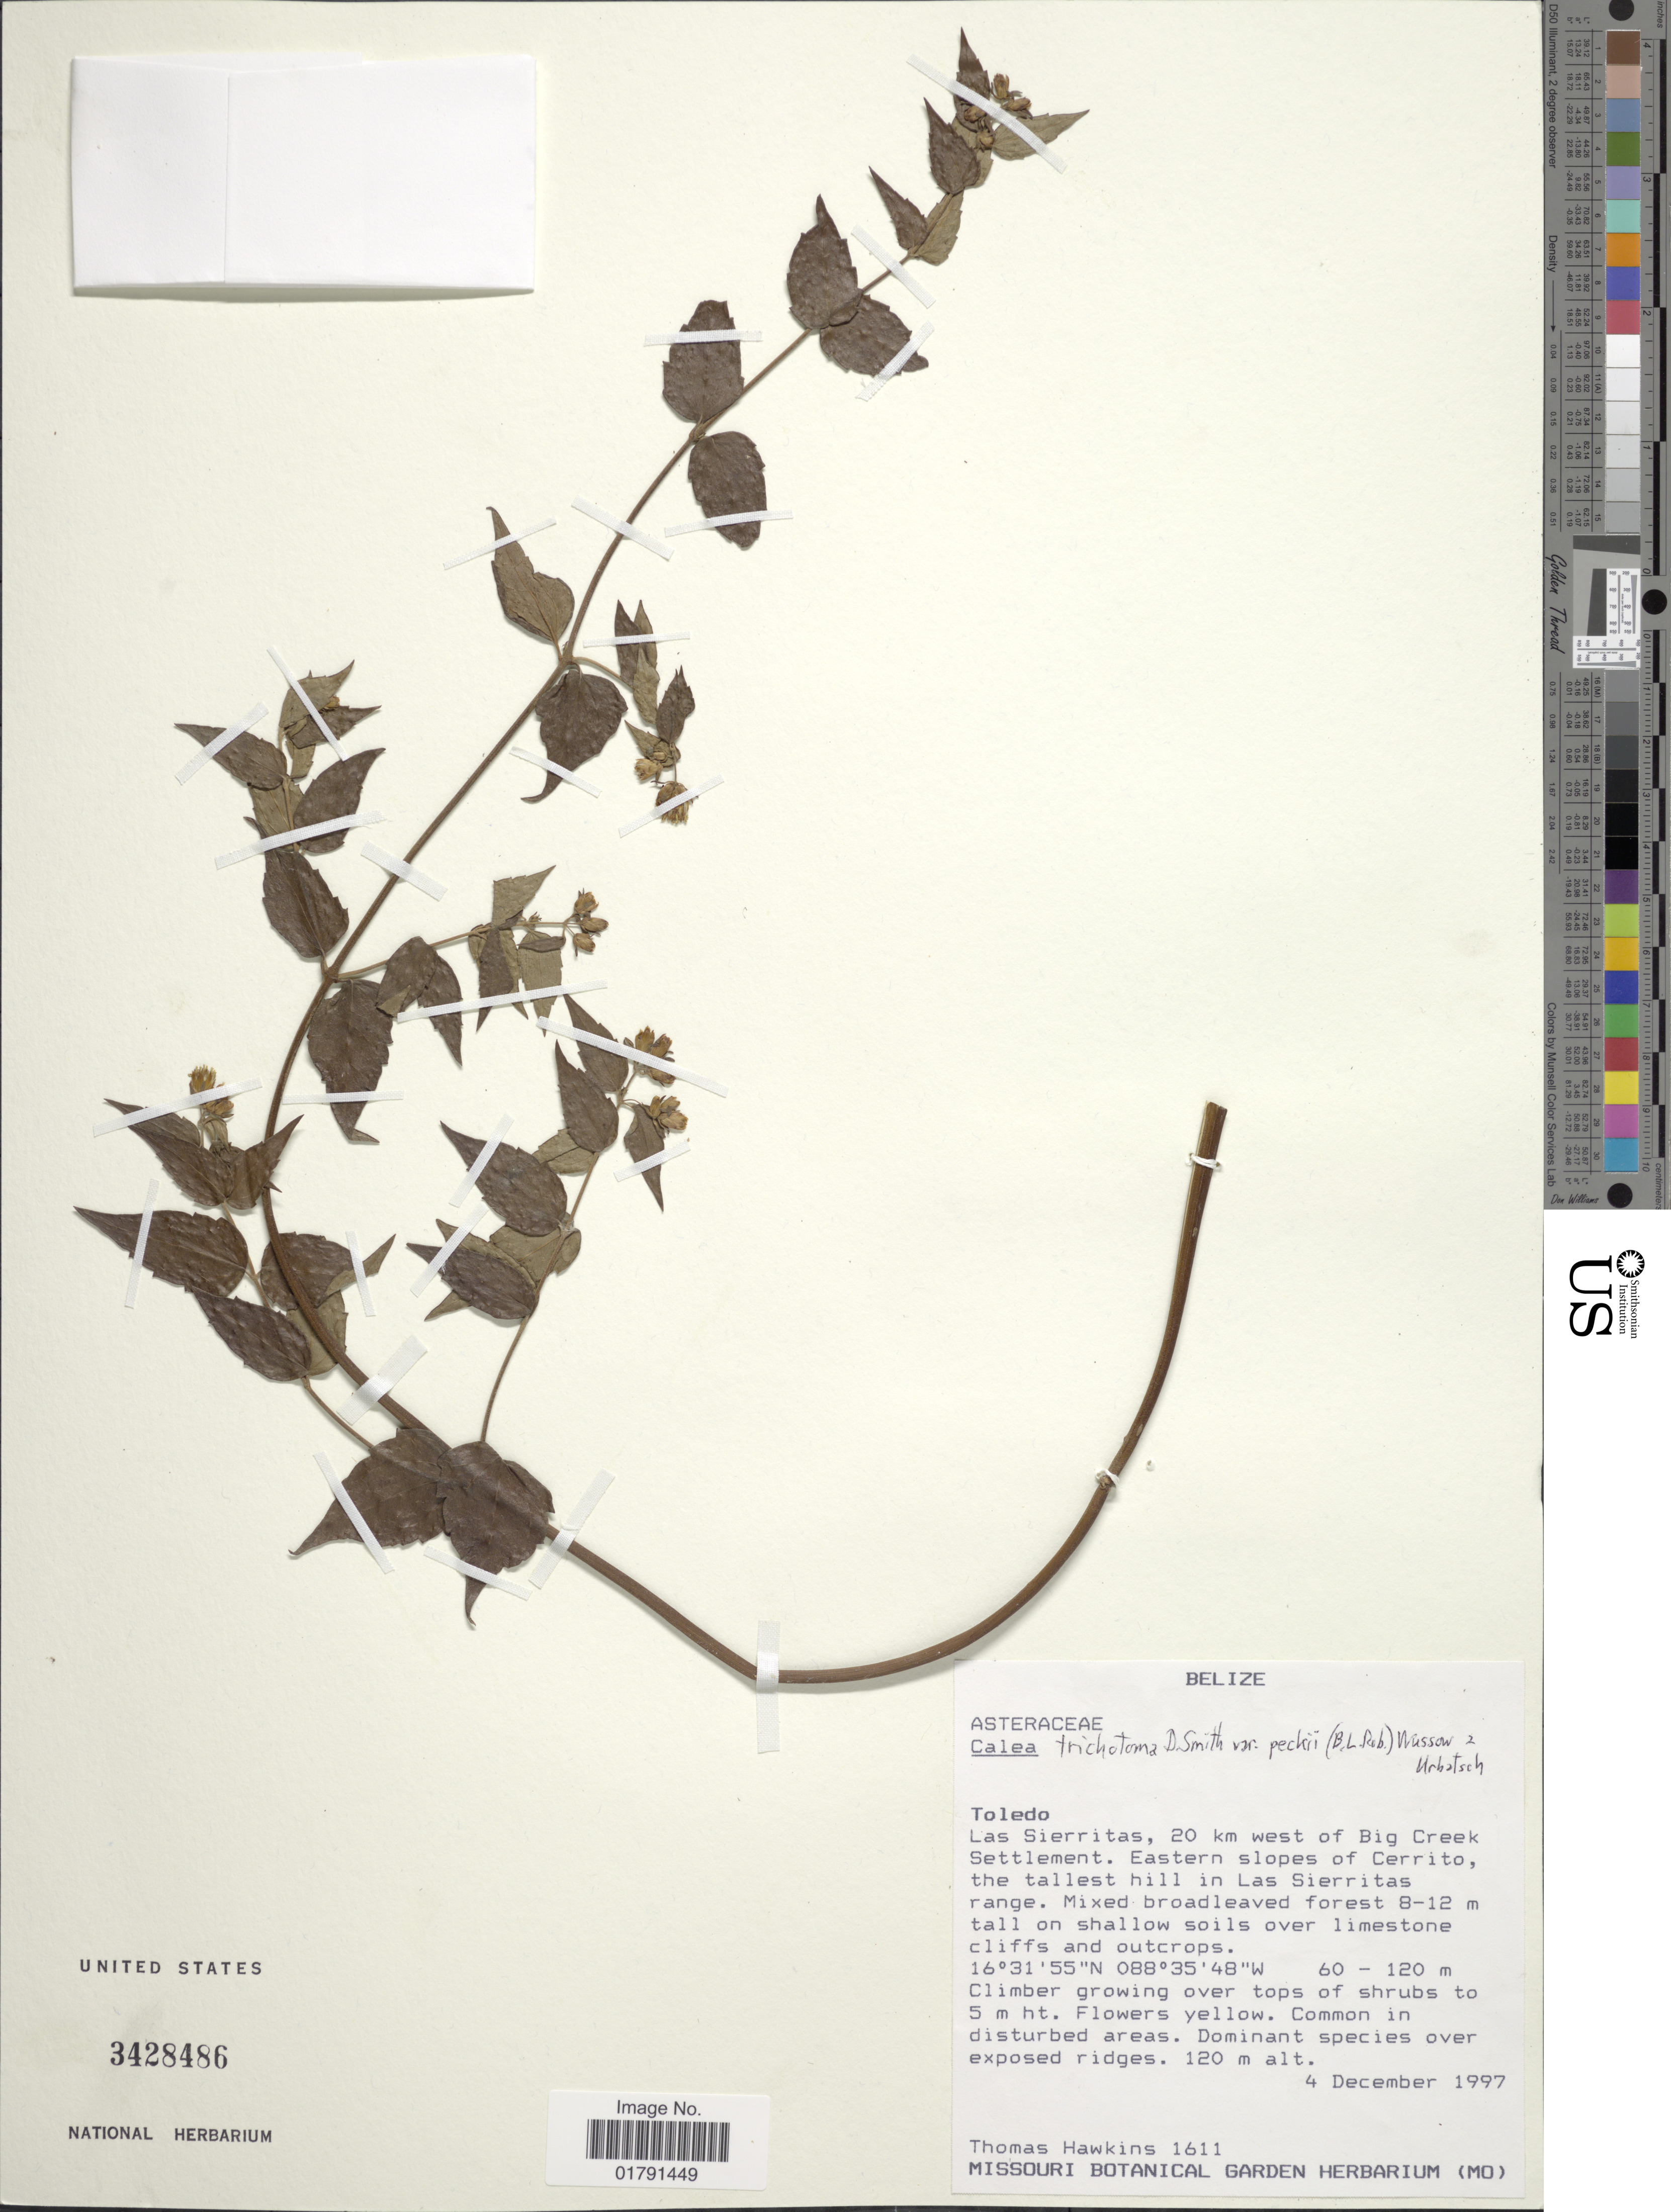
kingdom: Plantae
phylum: Tracheophyta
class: Magnoliopsida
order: Asterales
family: Asteraceae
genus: Calea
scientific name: Calea trichotoma var. trichotoma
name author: Donn. Sm.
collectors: T. Hawkins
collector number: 1611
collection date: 1997-12-04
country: Belize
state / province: Toledo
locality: Las Sierritas, 20 km west of Big Creek Settlement, eastern slopes of Cerrito, the tallest hill in Las Sierritas range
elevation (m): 60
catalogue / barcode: US 3428486